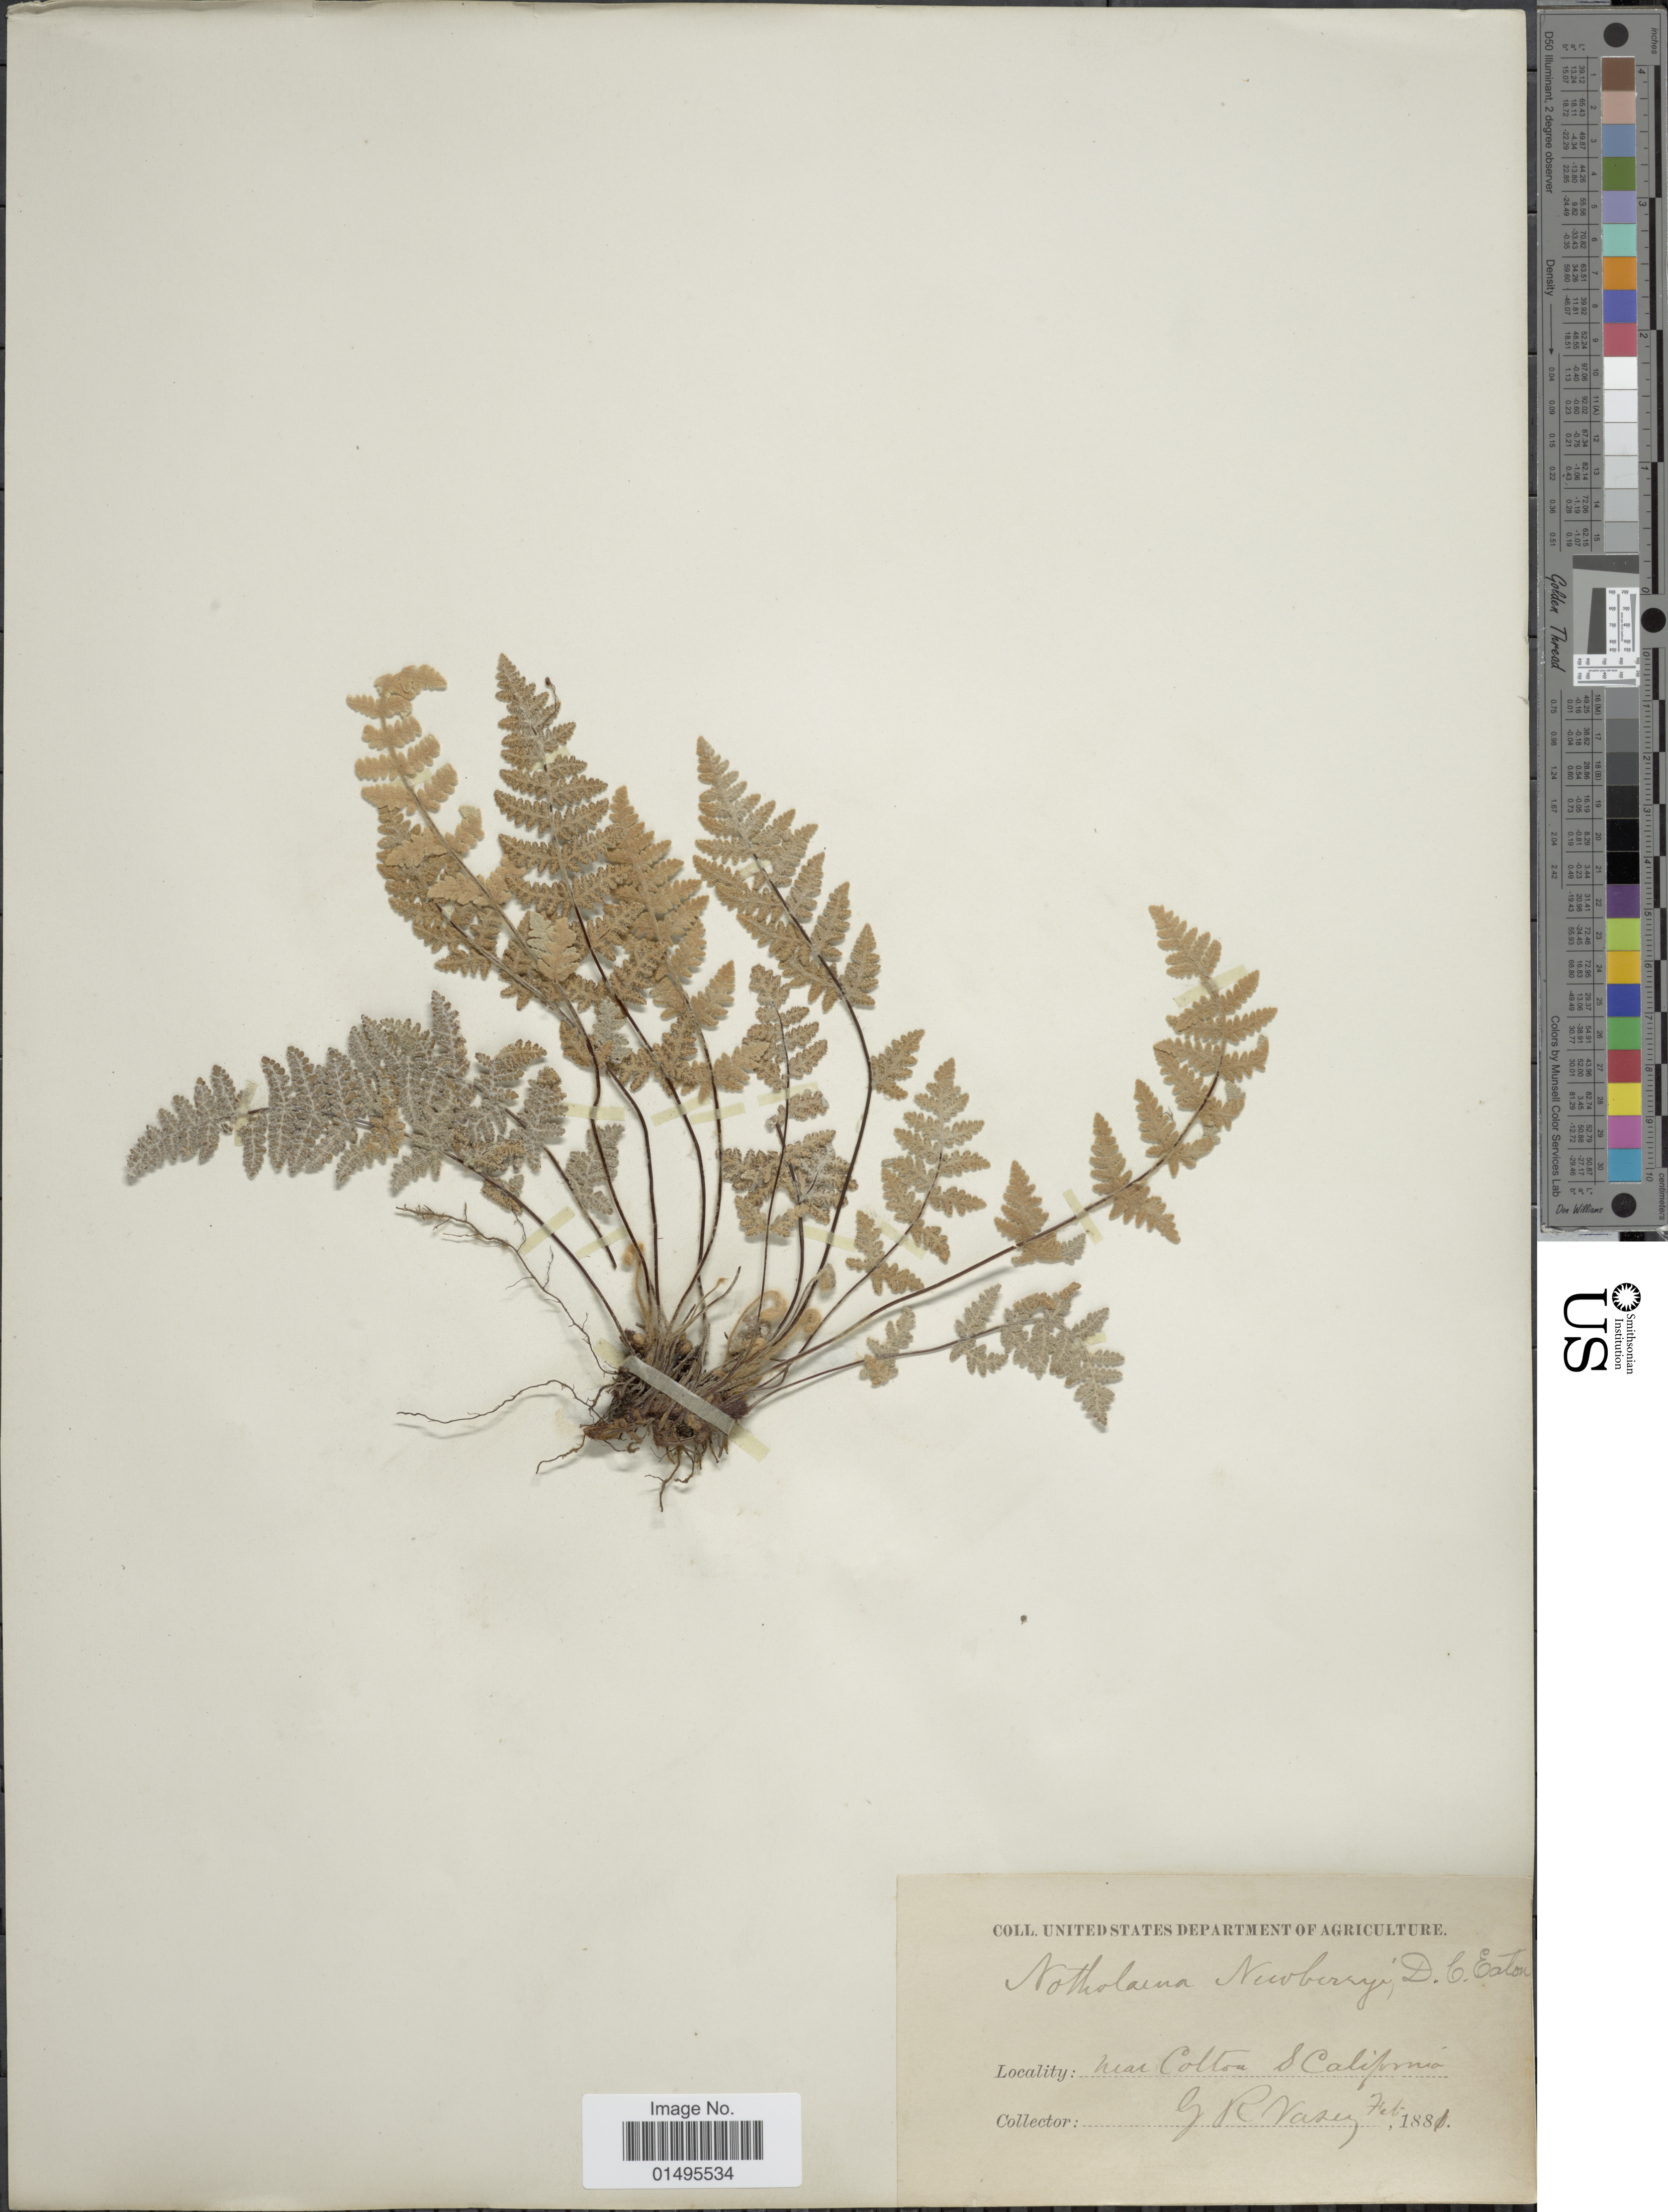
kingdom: Plantae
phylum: Tracheophyta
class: Polypodiopsida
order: Polypodiales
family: Pteridaceae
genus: Notholaena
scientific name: Notholaena newberryi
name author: D.C. Eaton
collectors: G. R. Vasey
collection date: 1881-02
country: United States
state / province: California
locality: Near Colton and California